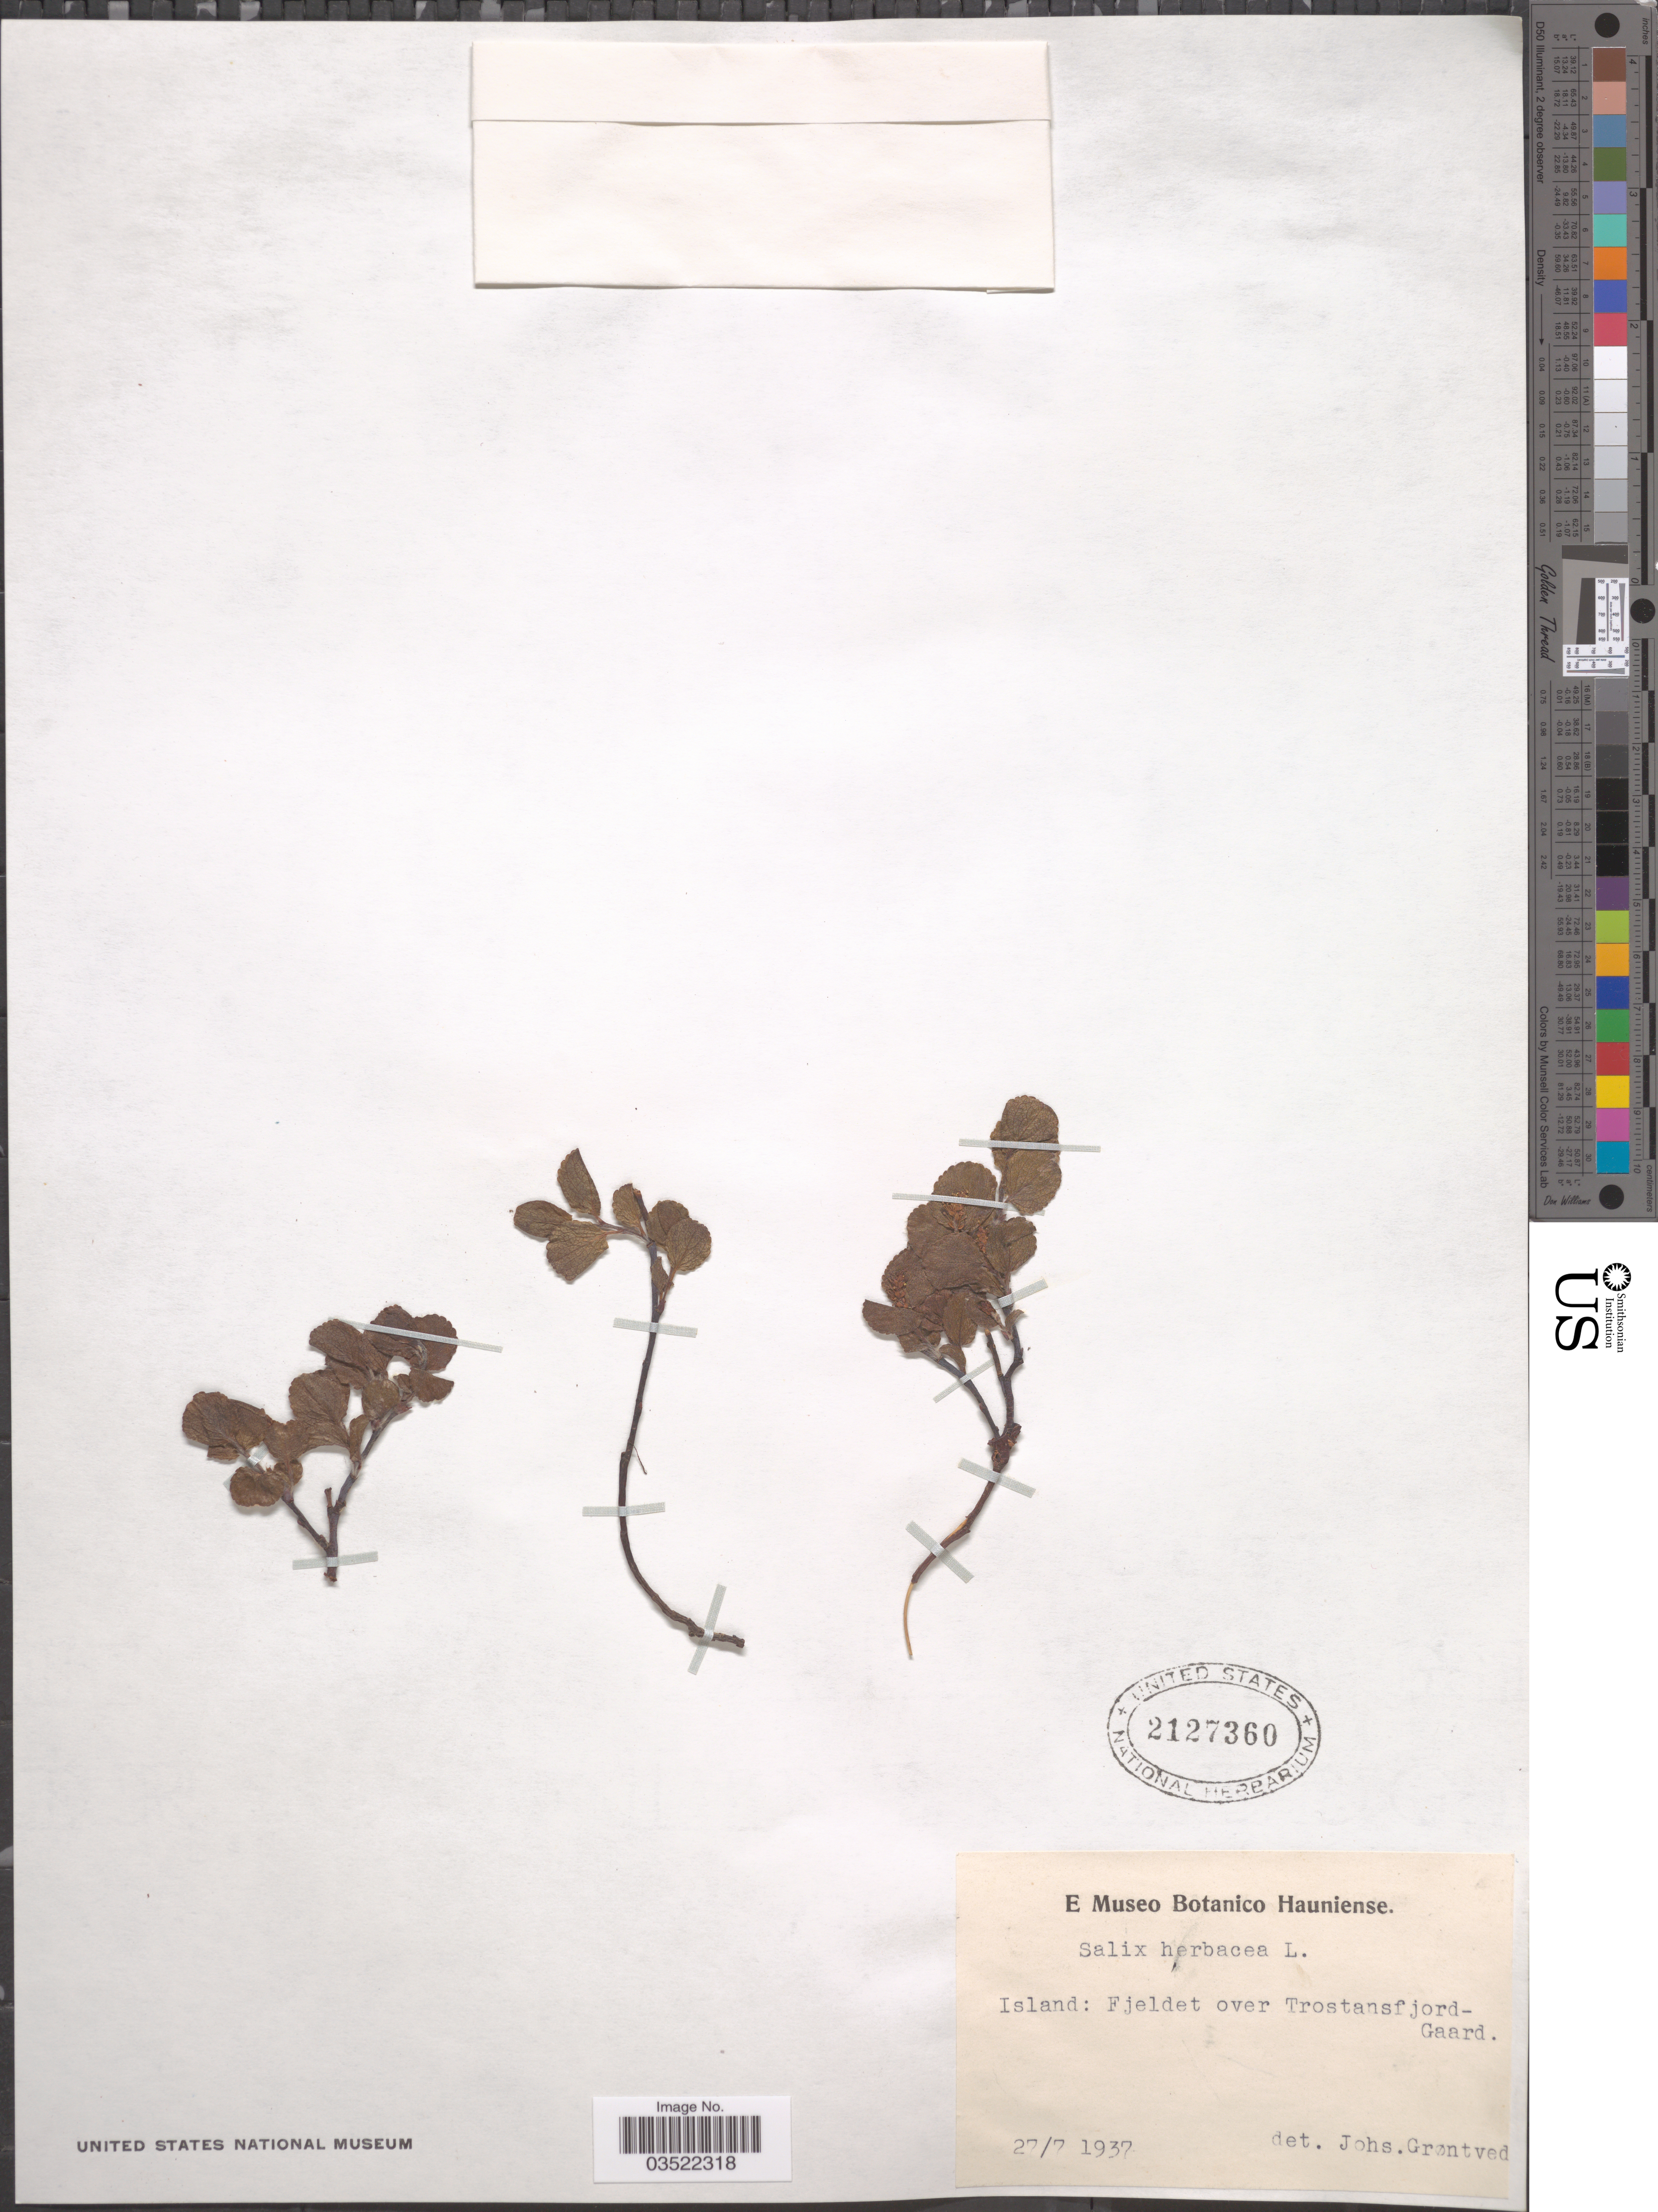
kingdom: Plantae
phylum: Tracheophyta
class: Magnoliopsida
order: Malpighiales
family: Salicaceae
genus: Salix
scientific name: Salix herbacea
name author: L.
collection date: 1937-07-27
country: Iceland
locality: Island: Fjeldet over Trostansfjord-Gaard.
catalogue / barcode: US 2127360